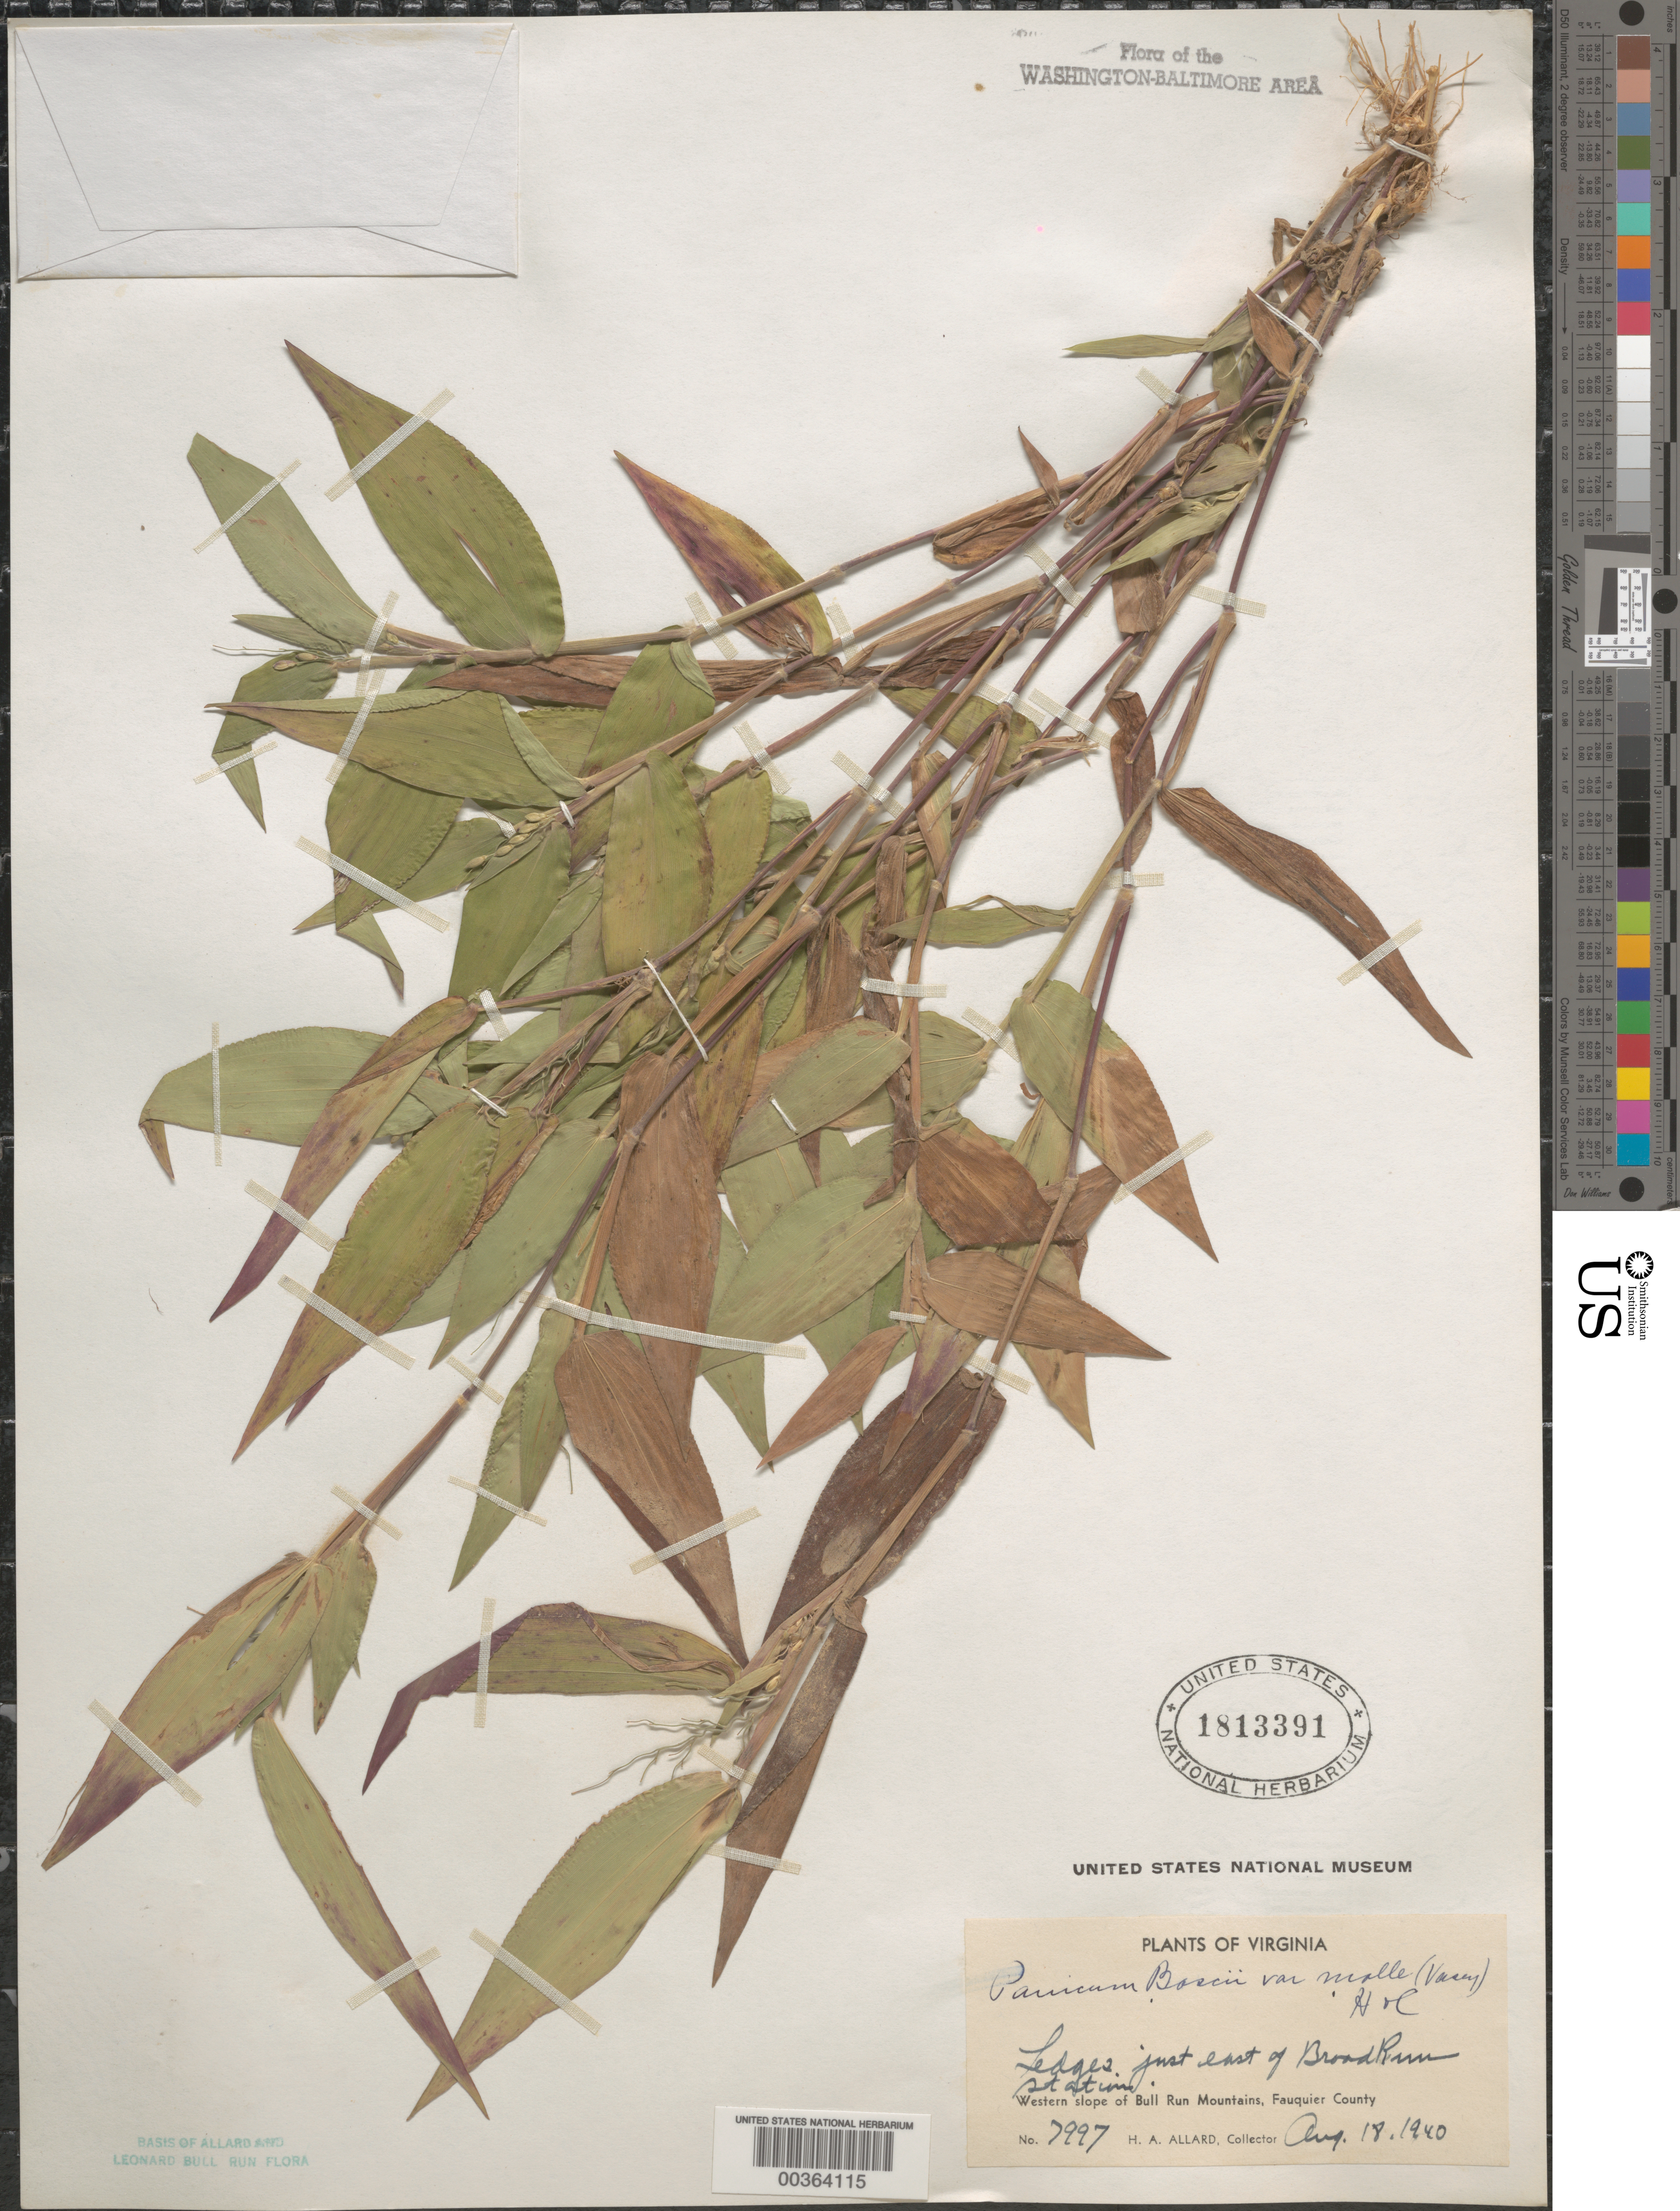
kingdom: Plantae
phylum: Tracheophyta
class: Liliopsida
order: Poales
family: Poaceae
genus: Dichanthelium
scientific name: Dichanthelium boscii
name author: (Poir.) Gould & C.A. Clark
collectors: H. A. Allard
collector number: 7997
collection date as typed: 18 Aug 1940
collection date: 1940-08-18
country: United States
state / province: Virginia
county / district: Fauquier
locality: East of Broad Run Bull Run Mts.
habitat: Ledges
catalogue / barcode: US 1813391